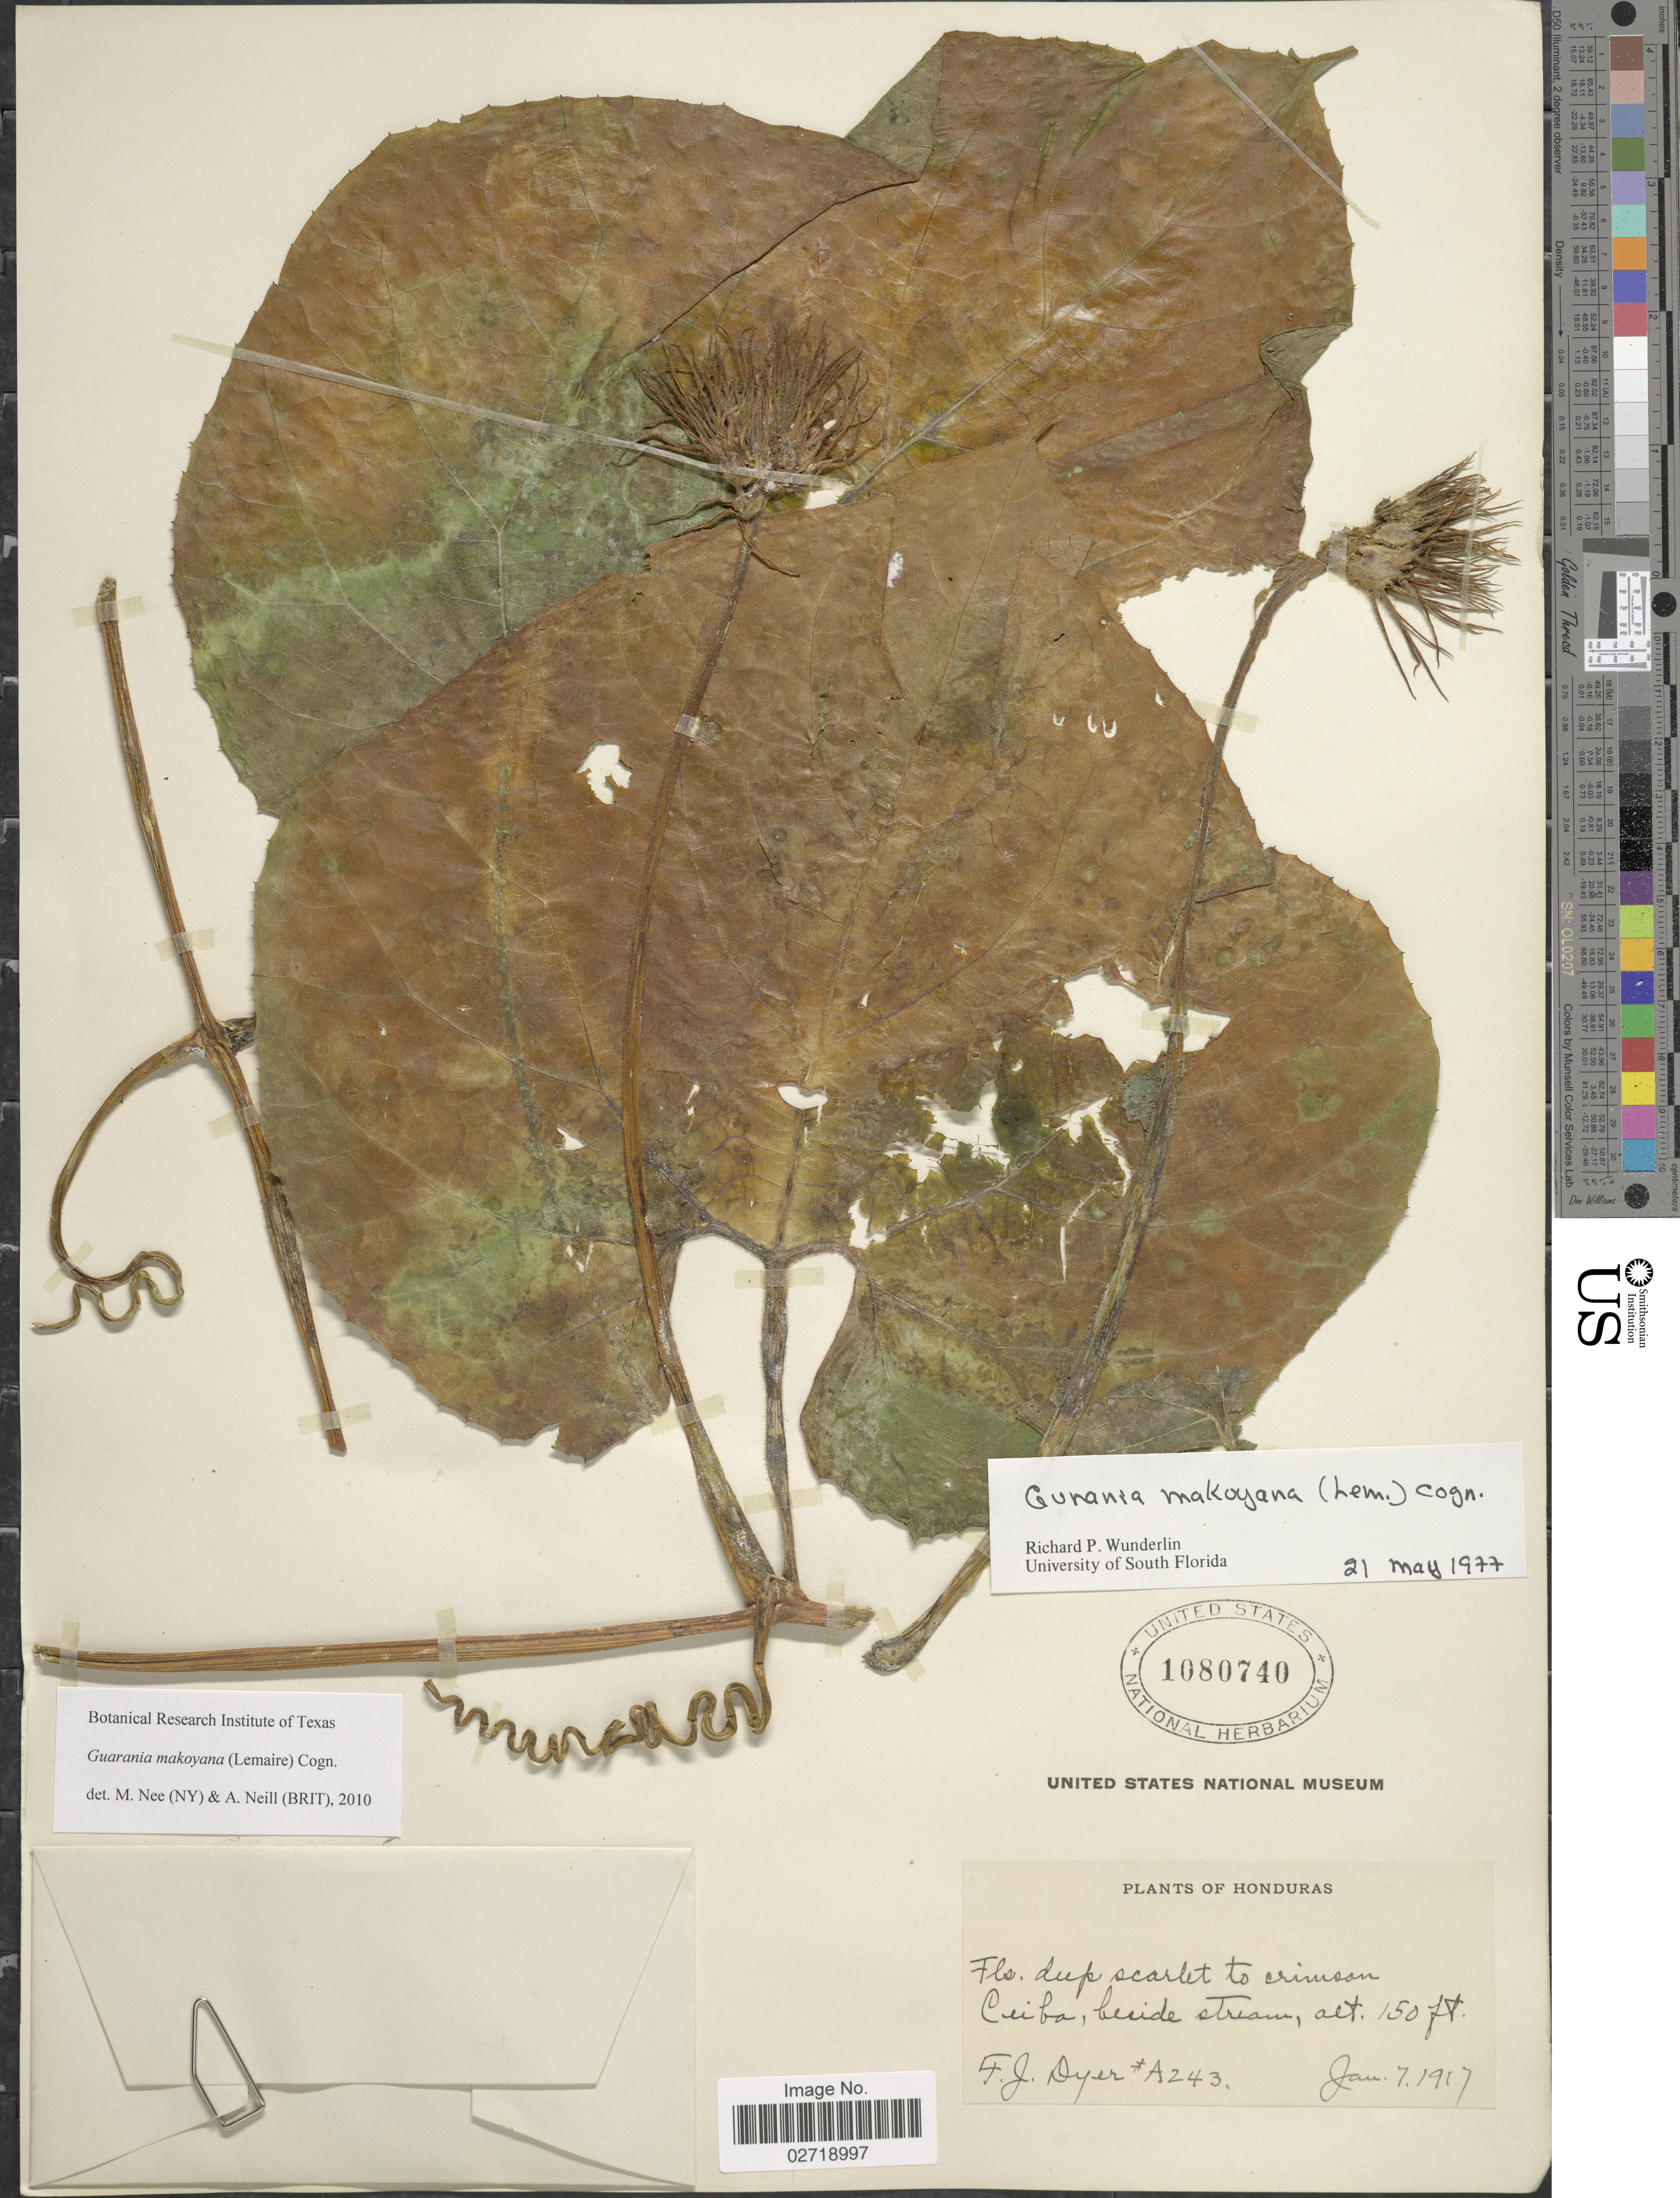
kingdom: Plantae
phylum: Tracheophyta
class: Magnoliopsida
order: Cucurbitales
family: Cucurbitaceae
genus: Gurania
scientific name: Gurania makoyana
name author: (Lem.) Cogn.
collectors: F. J. Dyer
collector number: A243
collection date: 1917-01-07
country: Honduras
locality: Ceiba, beside stream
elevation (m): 46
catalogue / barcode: US 1080740